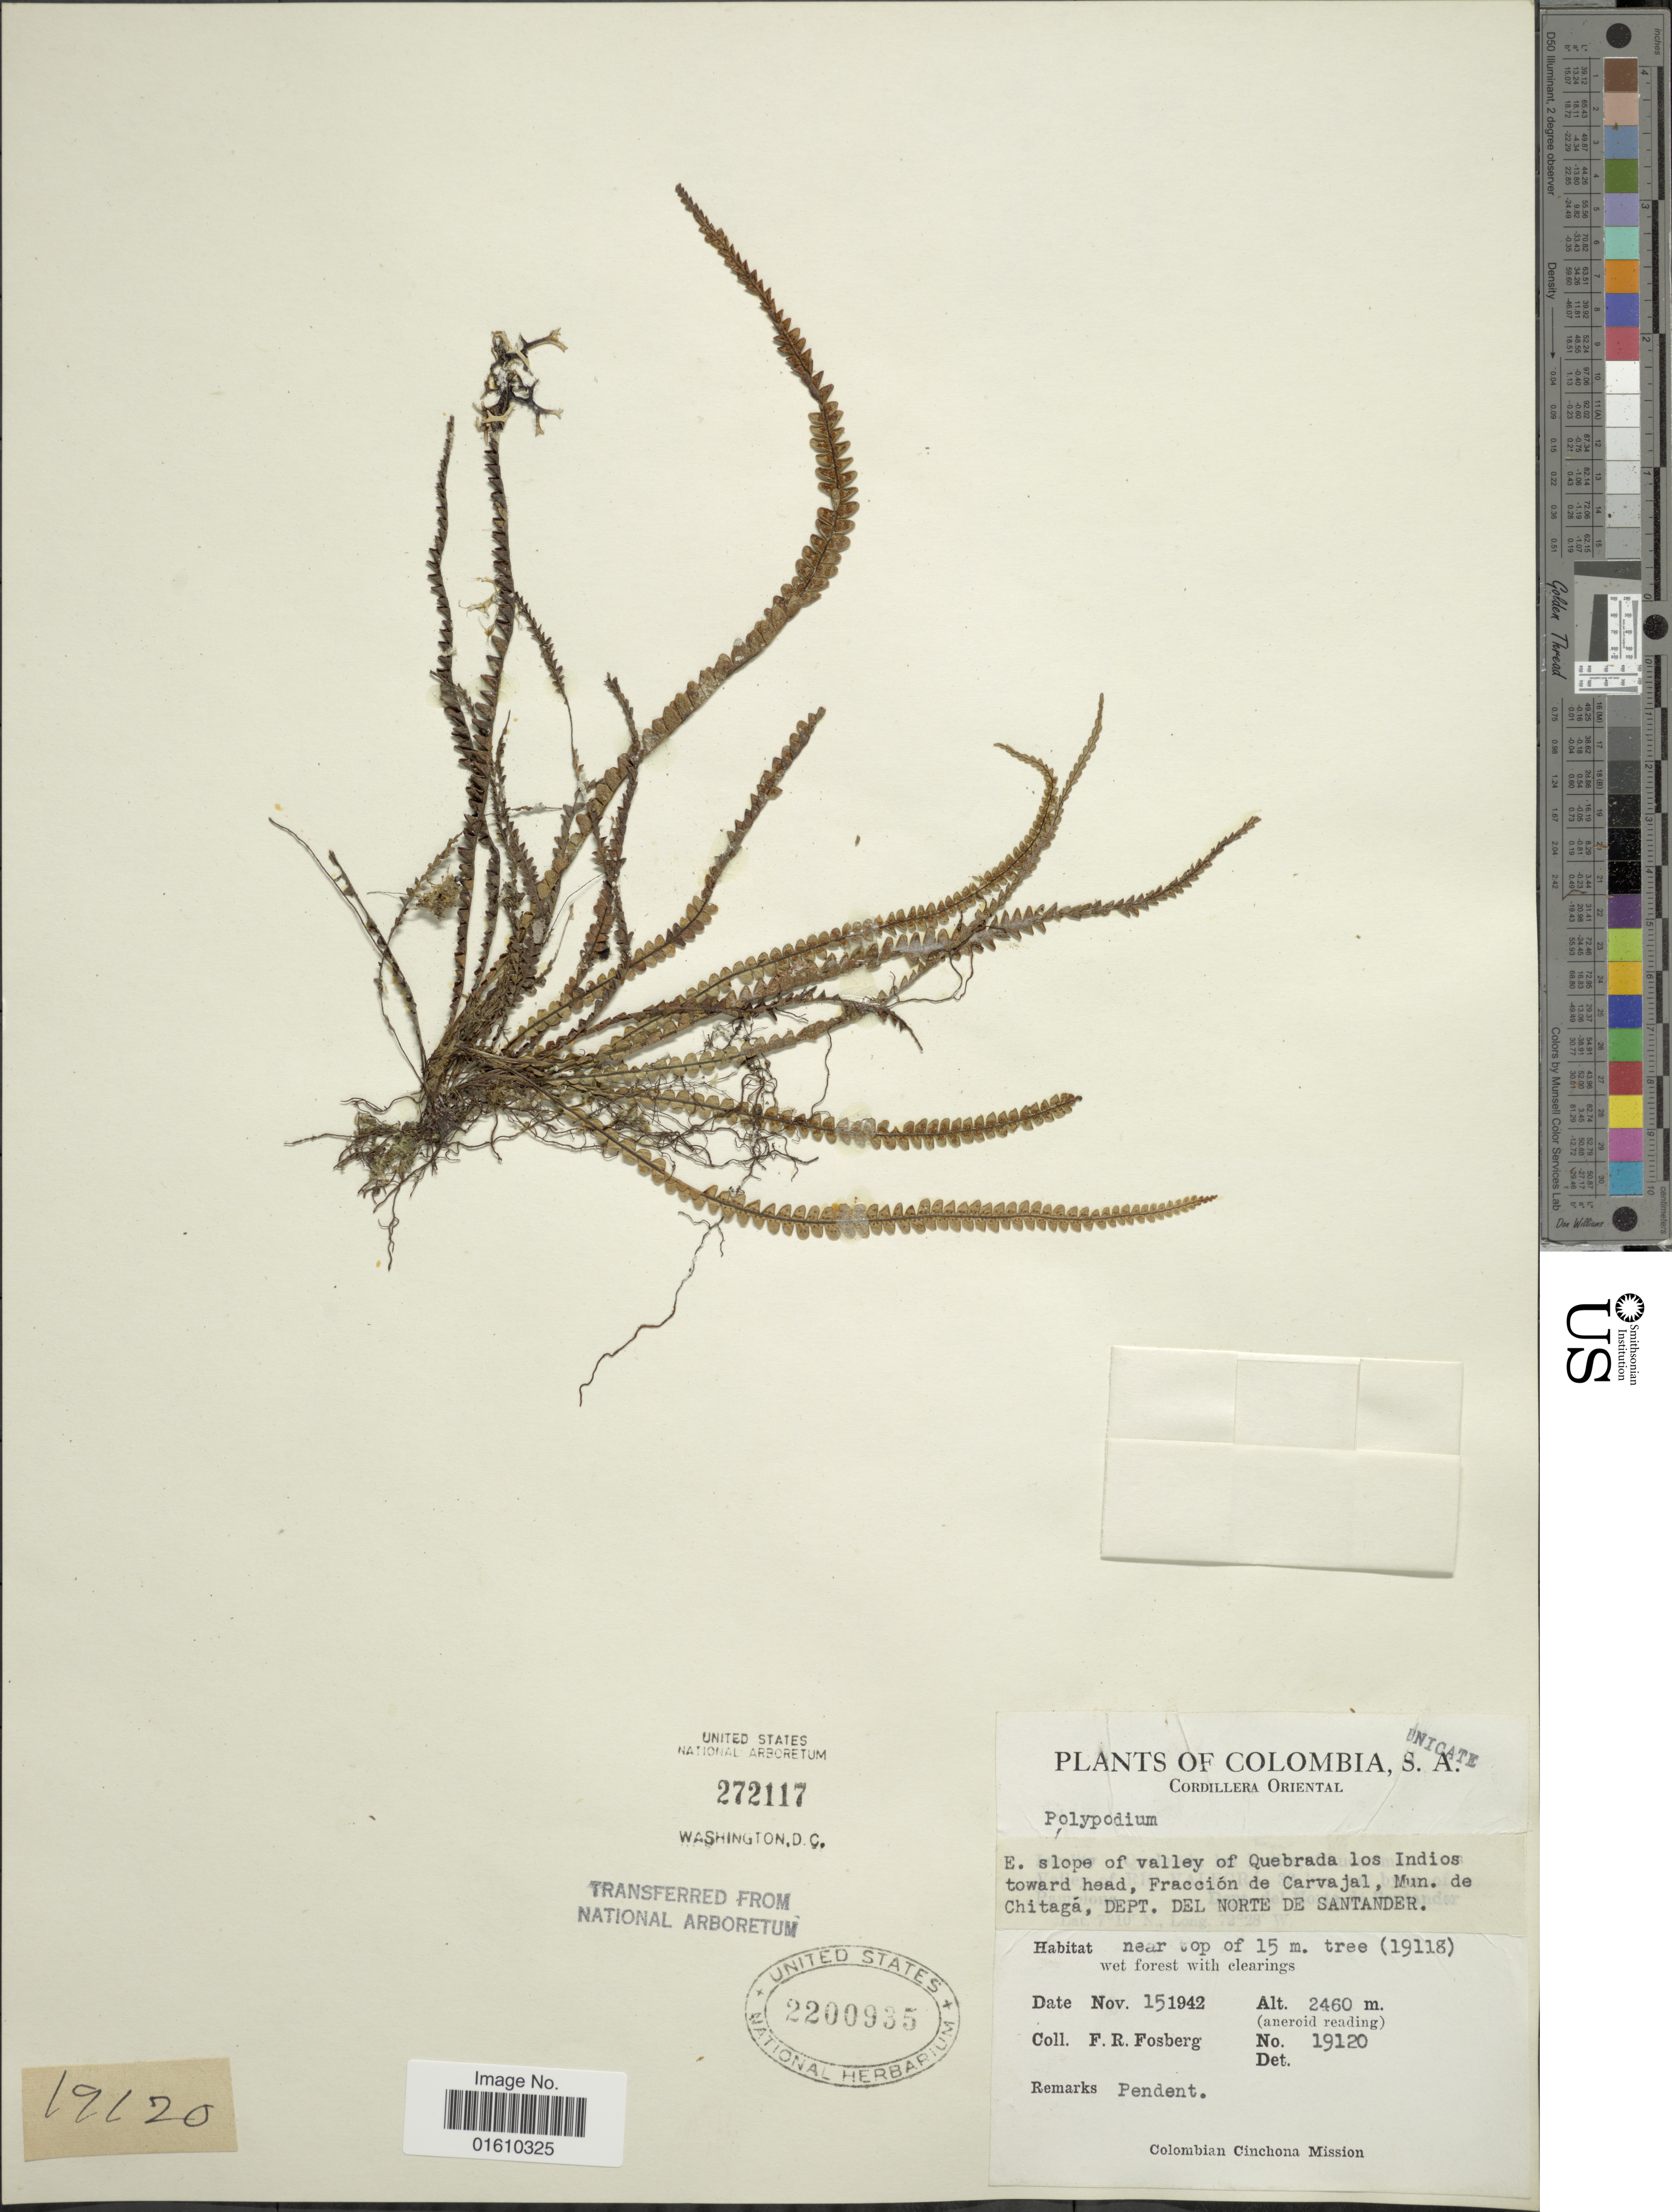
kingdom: Plantae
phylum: Tracheophyta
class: Polypodiopsida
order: Polypodiales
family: Polypodiaceae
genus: Melpomene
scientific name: Melpomene sp.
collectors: F. R. Fosberg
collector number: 19120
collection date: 1942-11-15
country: Colombia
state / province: Norte de Santander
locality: Cordillera Oriental, E. slope of valley of Quebrada los Indios toward head, Fracción de Carvajal, Mun. de Chitagá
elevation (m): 2460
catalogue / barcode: US 2200935